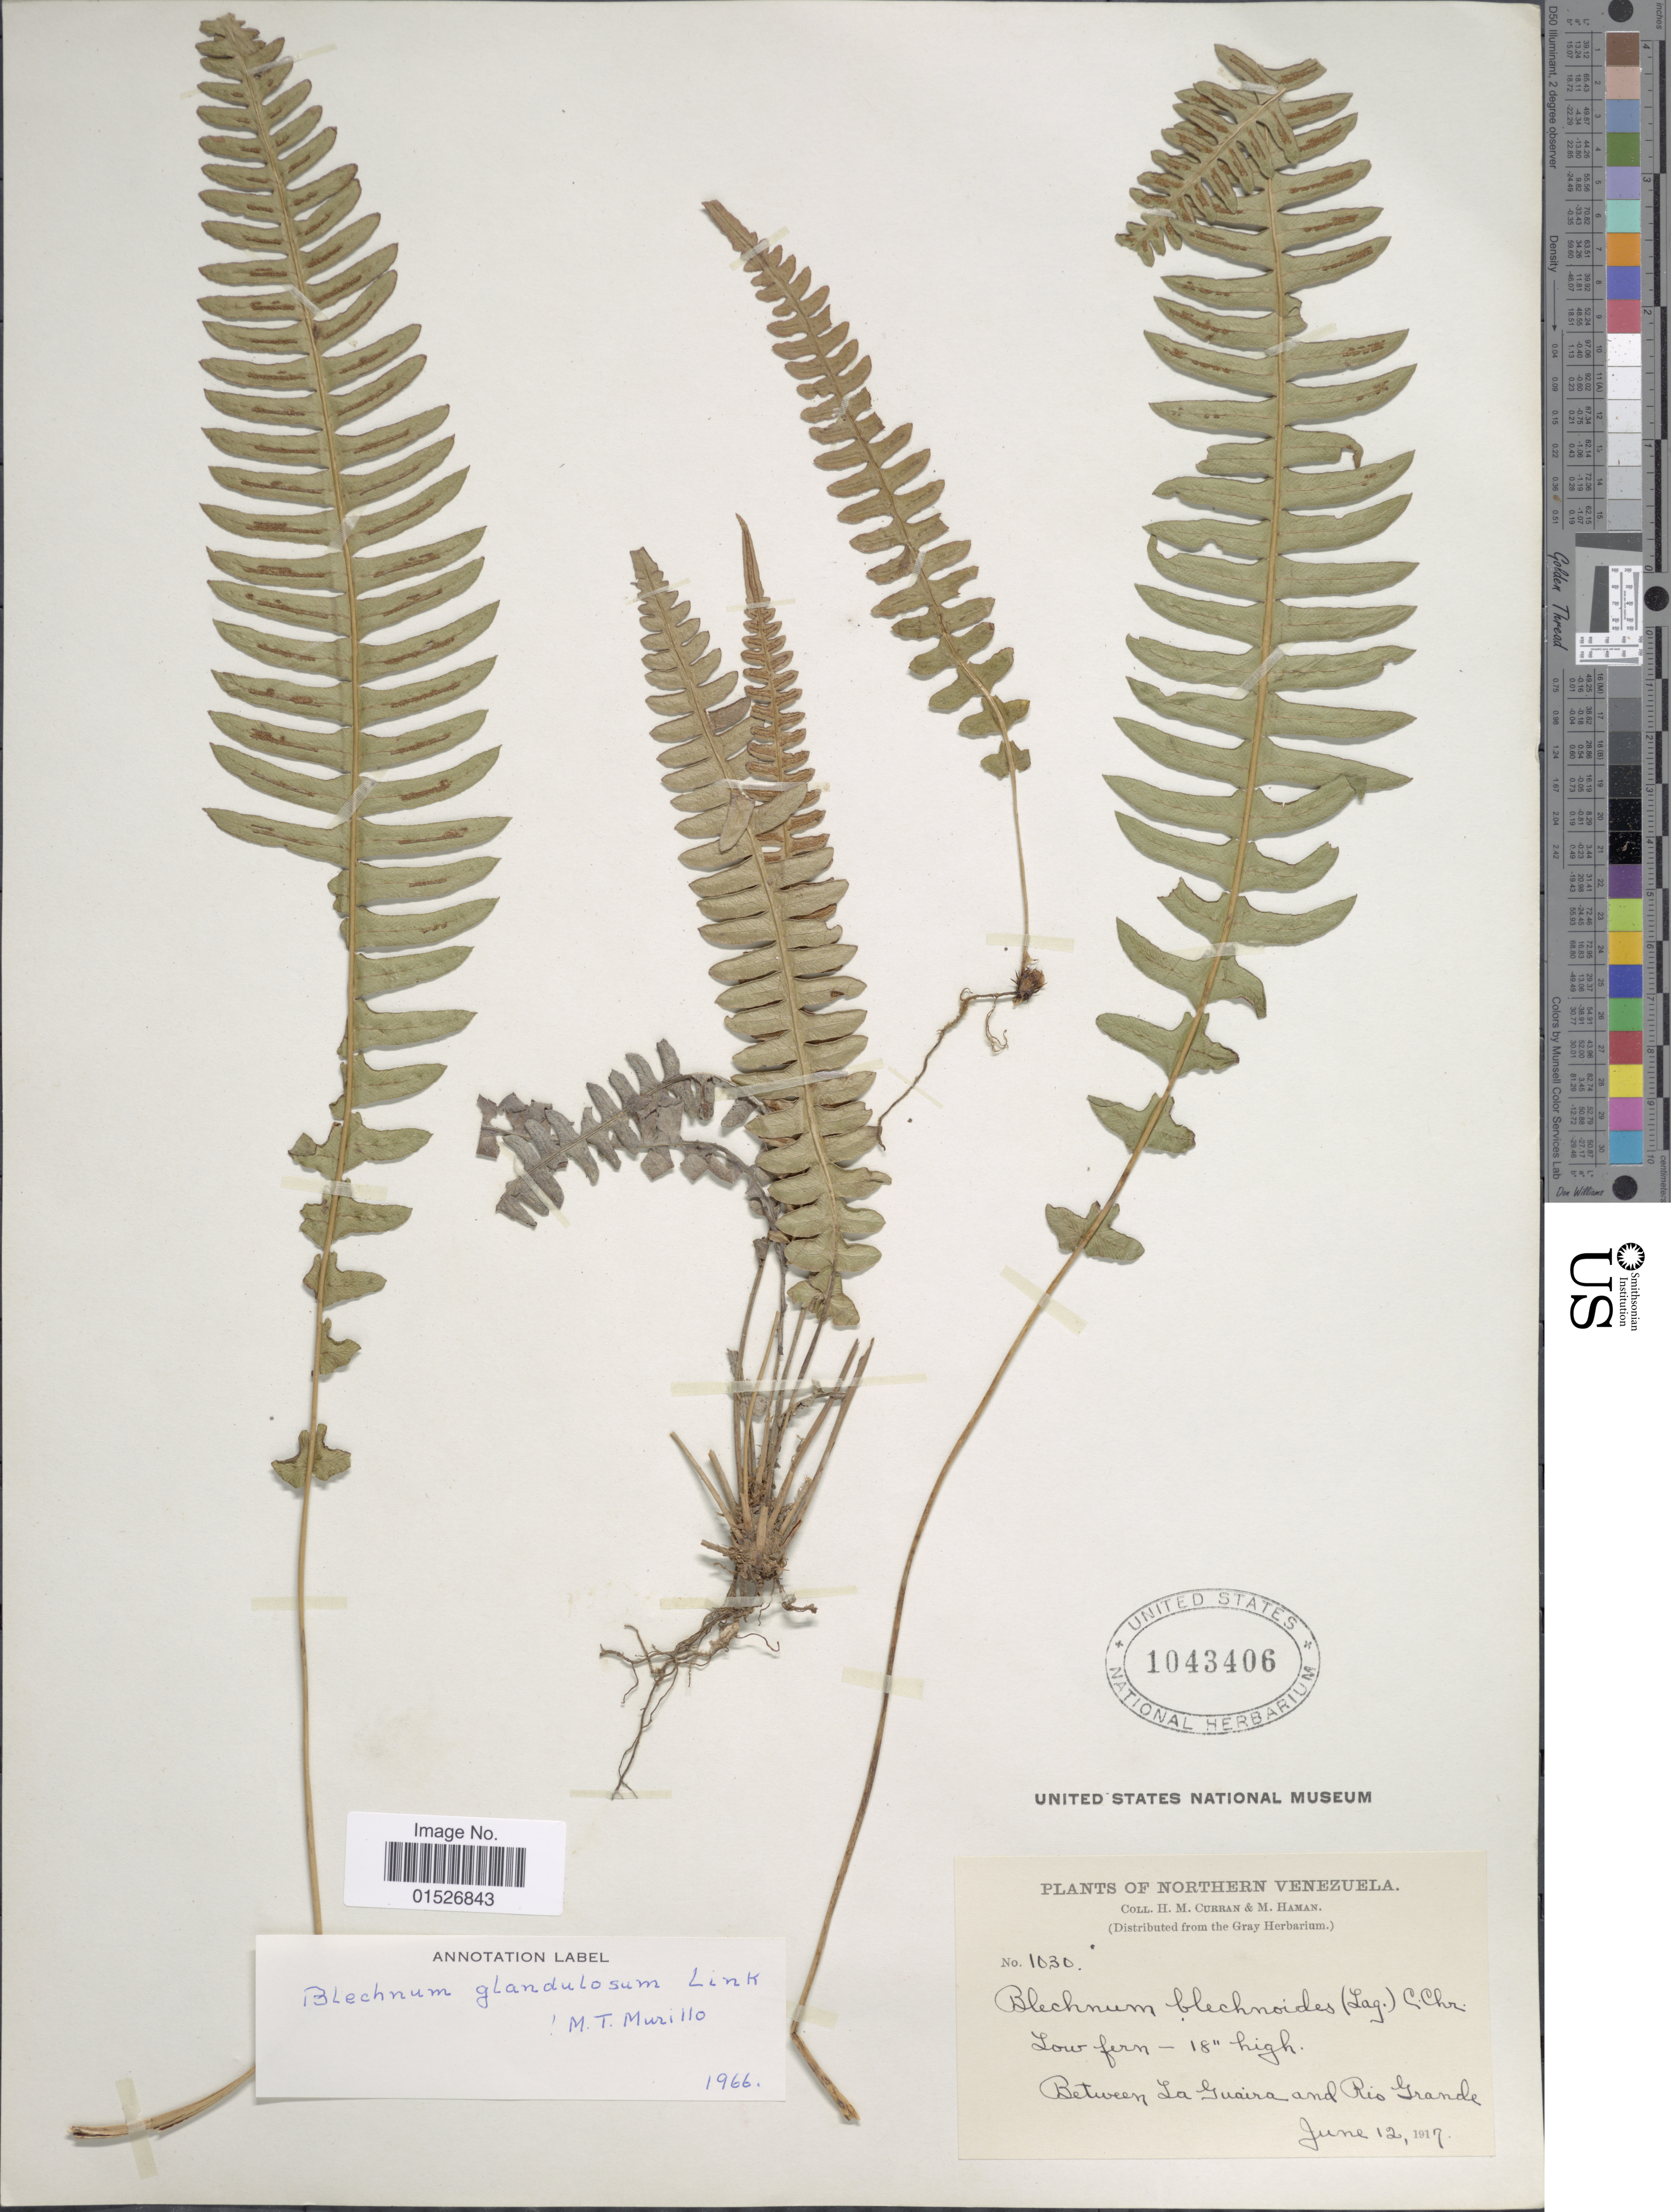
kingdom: Plantae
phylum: Tracheophyta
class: Polypodiopsida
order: Polypodiales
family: Blechnaceae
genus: Blechnum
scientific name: Blechnum polypodioides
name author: Raddi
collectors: H. M. Curran & M. Haman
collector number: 1030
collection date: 1917-06-12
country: Venezuela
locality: Northern Venezuela, Between La Guaira and Rio Grande.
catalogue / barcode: US 1043406